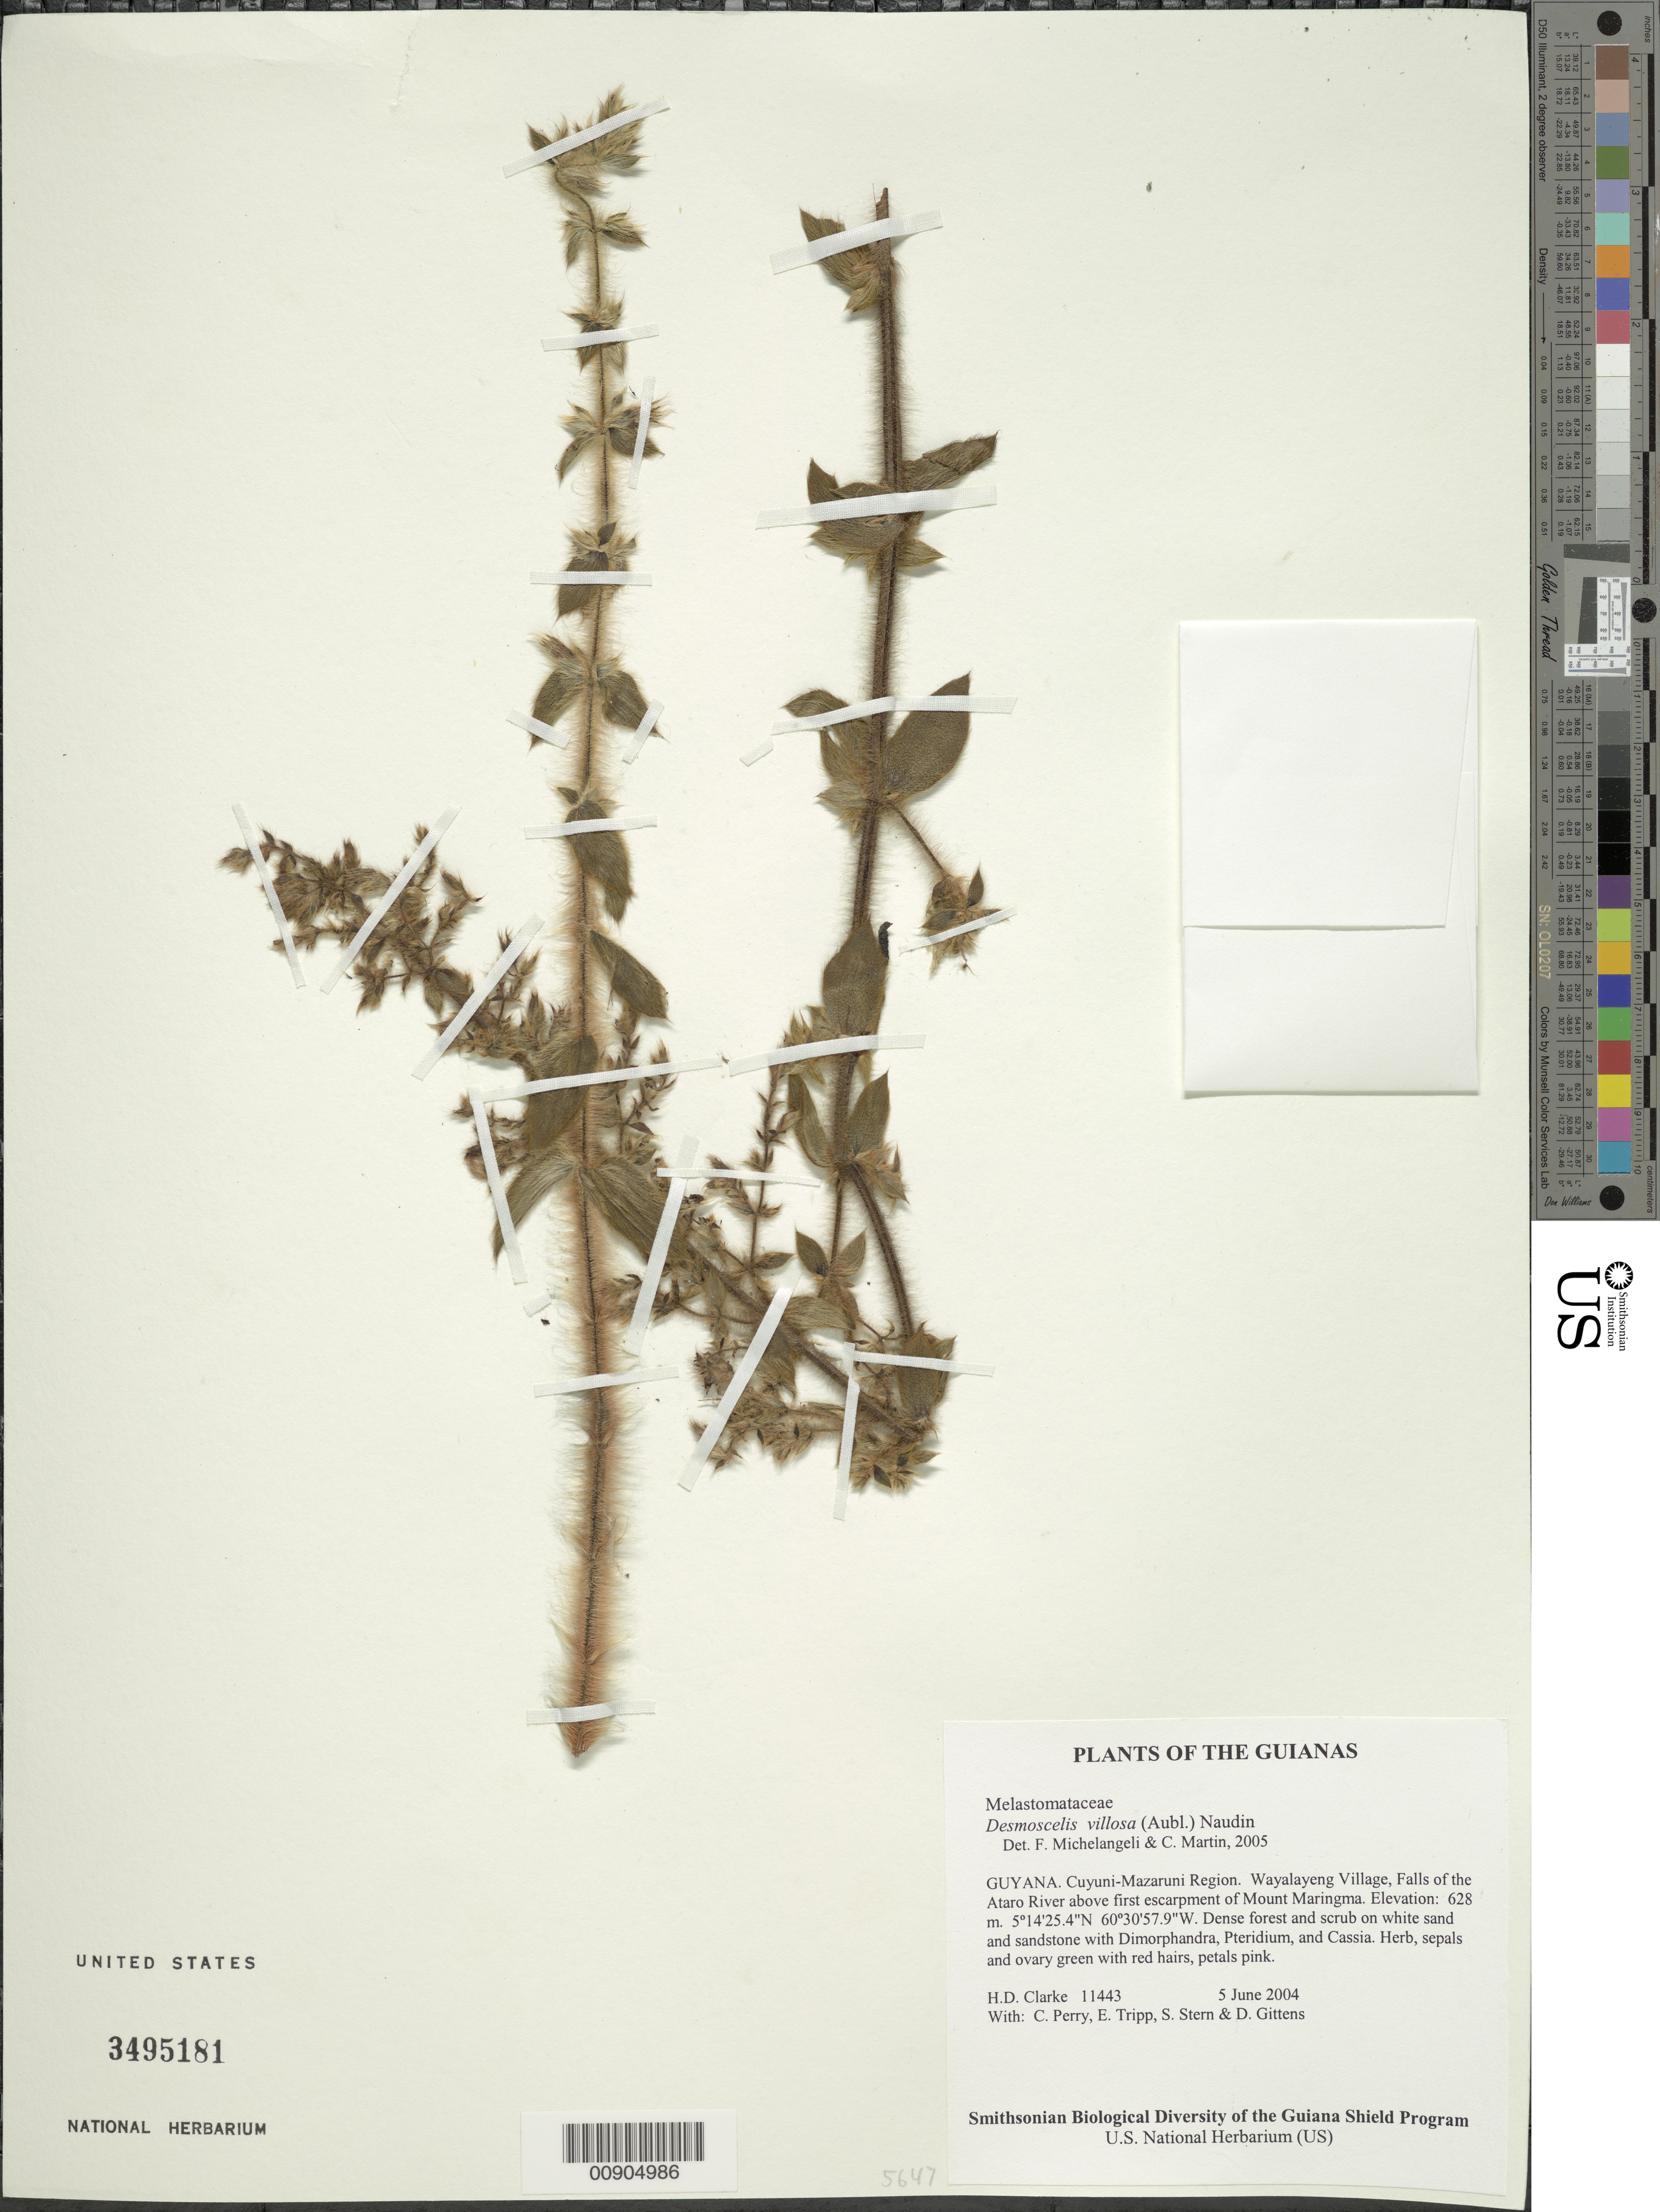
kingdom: Plantae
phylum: Tracheophyta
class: Magnoliopsida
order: Myrtales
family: Melastomataceae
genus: Desmoscelis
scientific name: Desmoscelis villosa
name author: (Aubl.) Naudin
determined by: Michelangeli, F. A.; Martin, C.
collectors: H. D. Clarke, C. Perry, E. Tripp, S. R. Stern & D. Gittens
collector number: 11443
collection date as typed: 5 June 2004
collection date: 2004-06-05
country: Guyana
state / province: Cuyuni-Mazaruni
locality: Wayalayeng Village, Falls of the Ataro River above first escarpment of Mount Maringma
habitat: Dense forest and scrub on white sand and sandstone with Dimorphandra, Pteridium, and Cassia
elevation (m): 628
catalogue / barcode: US 3495181